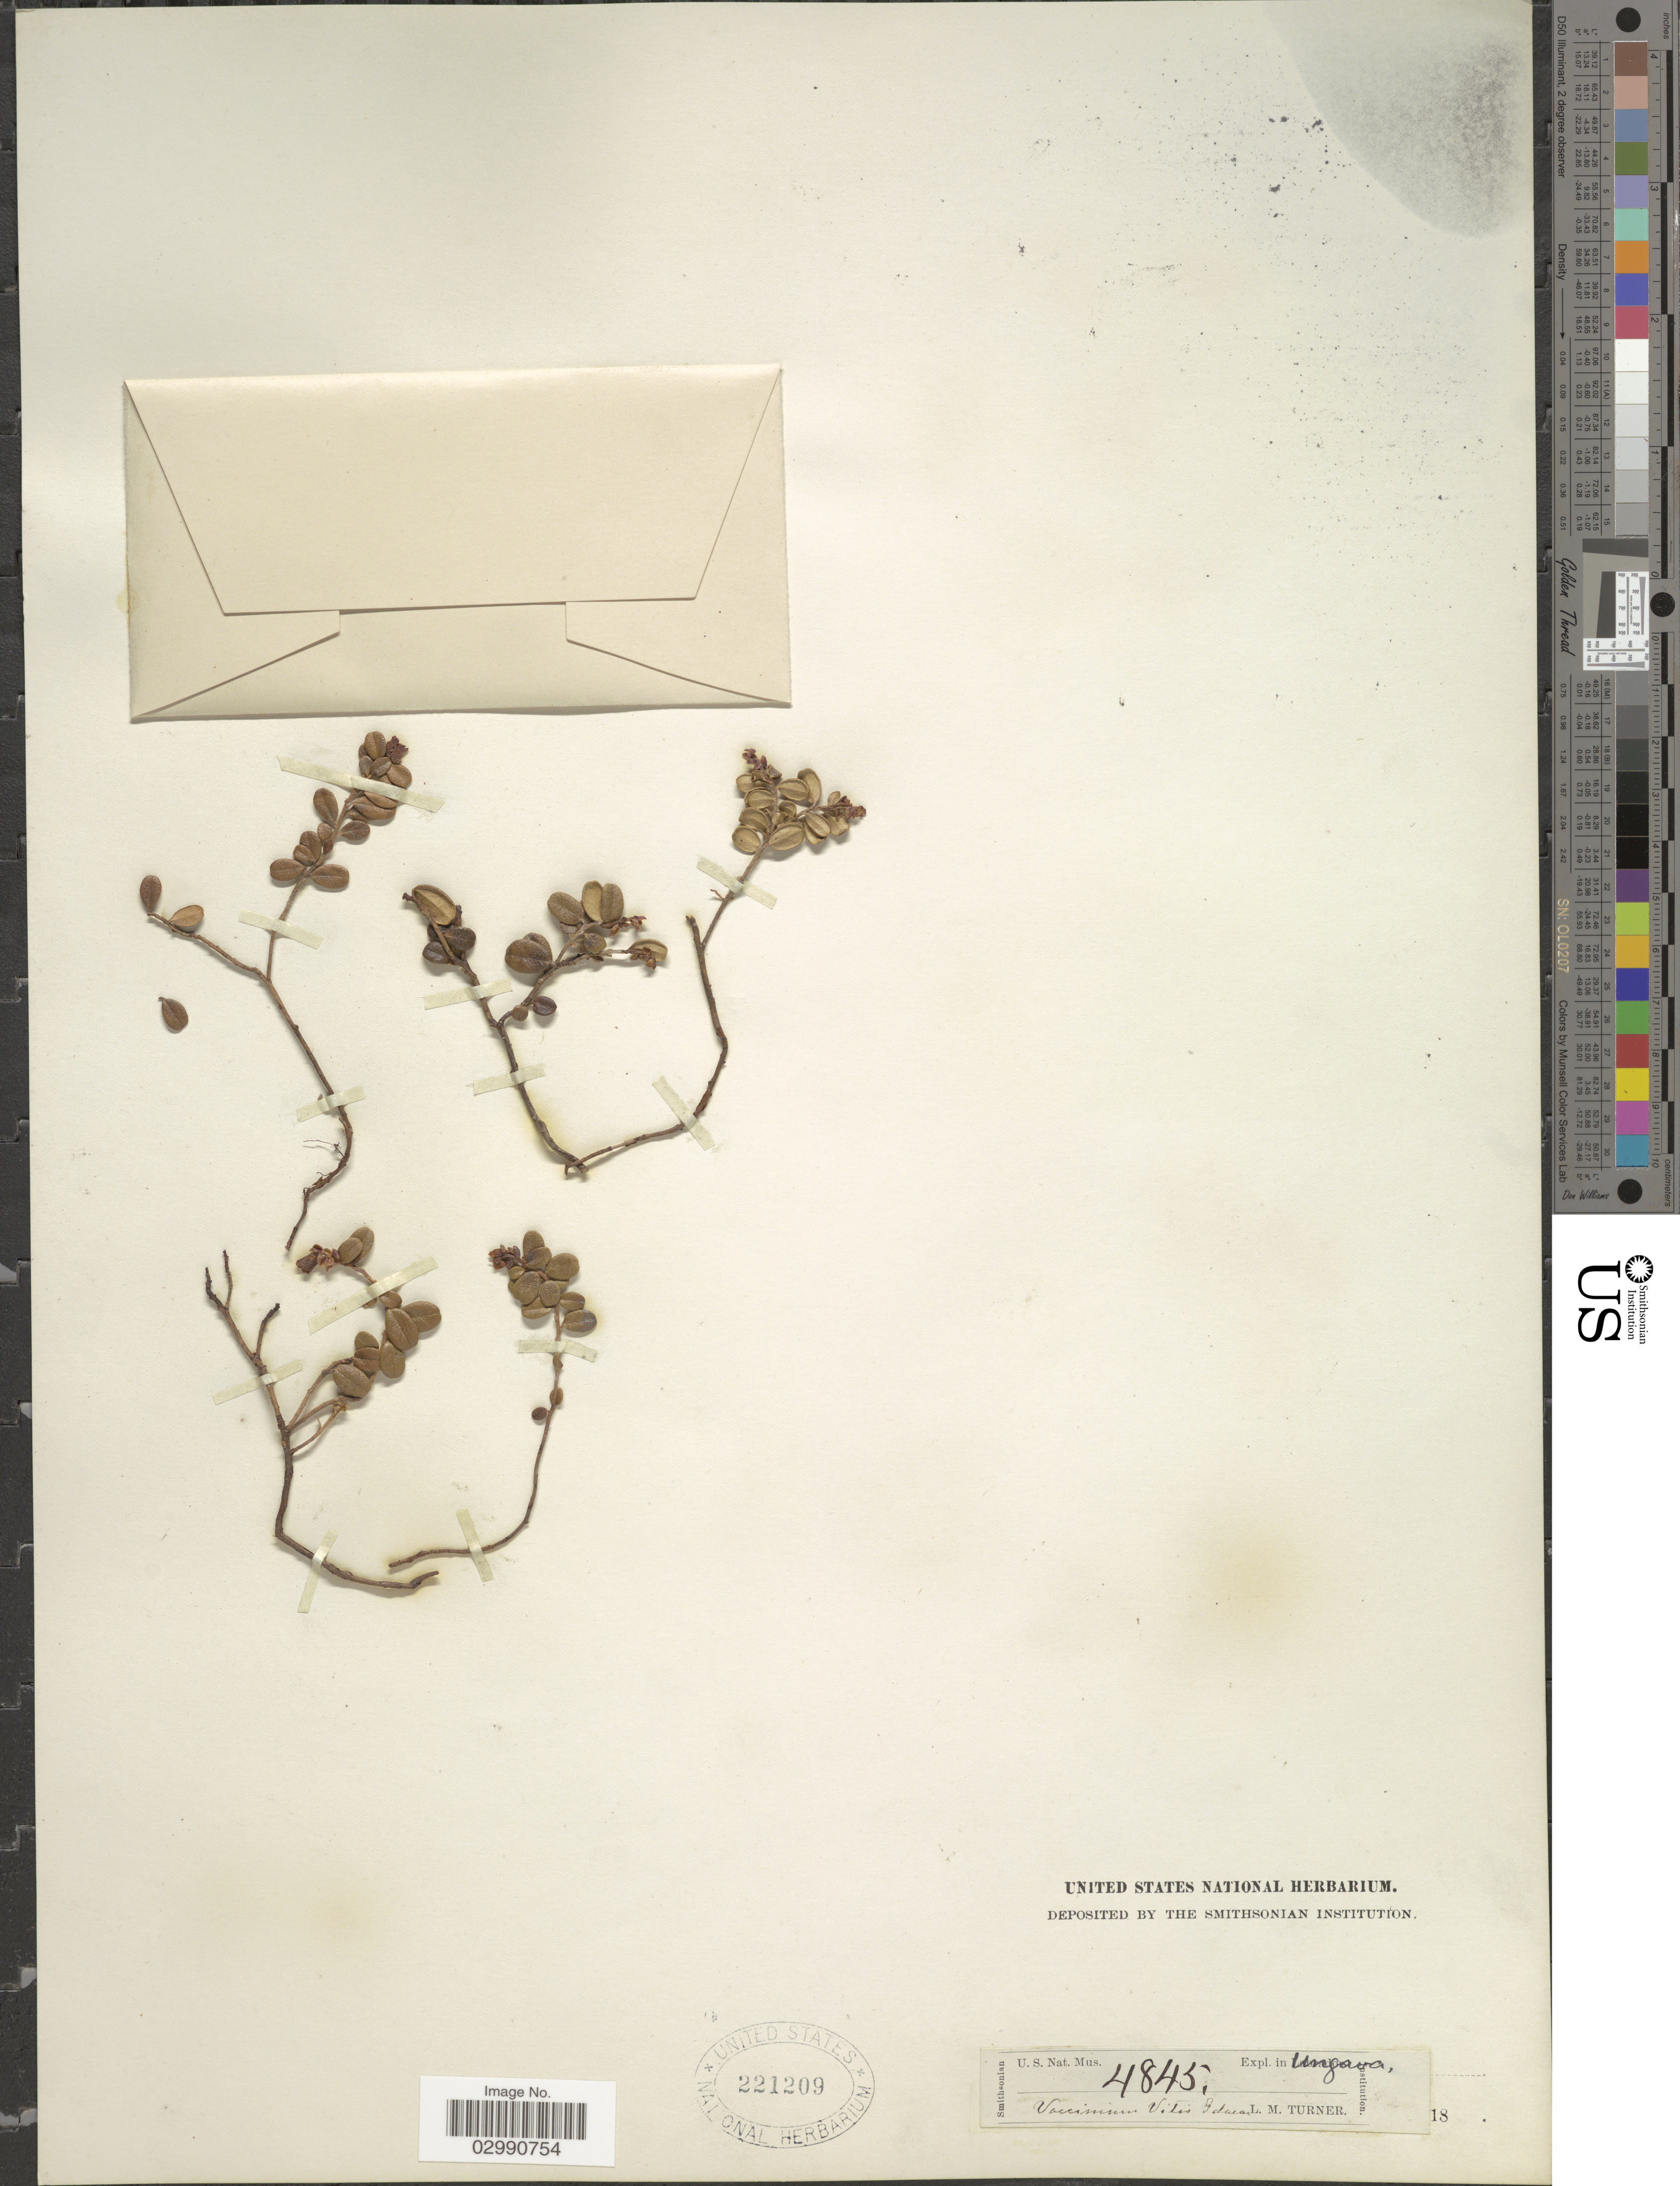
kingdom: Plantae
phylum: Tracheophyta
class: Magnoliopsida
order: Ericales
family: Ericaceae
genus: Vaccinium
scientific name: Vaccinium vitis-idaea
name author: L.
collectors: L. M. Turner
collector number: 4845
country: Canada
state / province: Newfoundland and Labrador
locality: Ungava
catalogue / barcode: US 221209